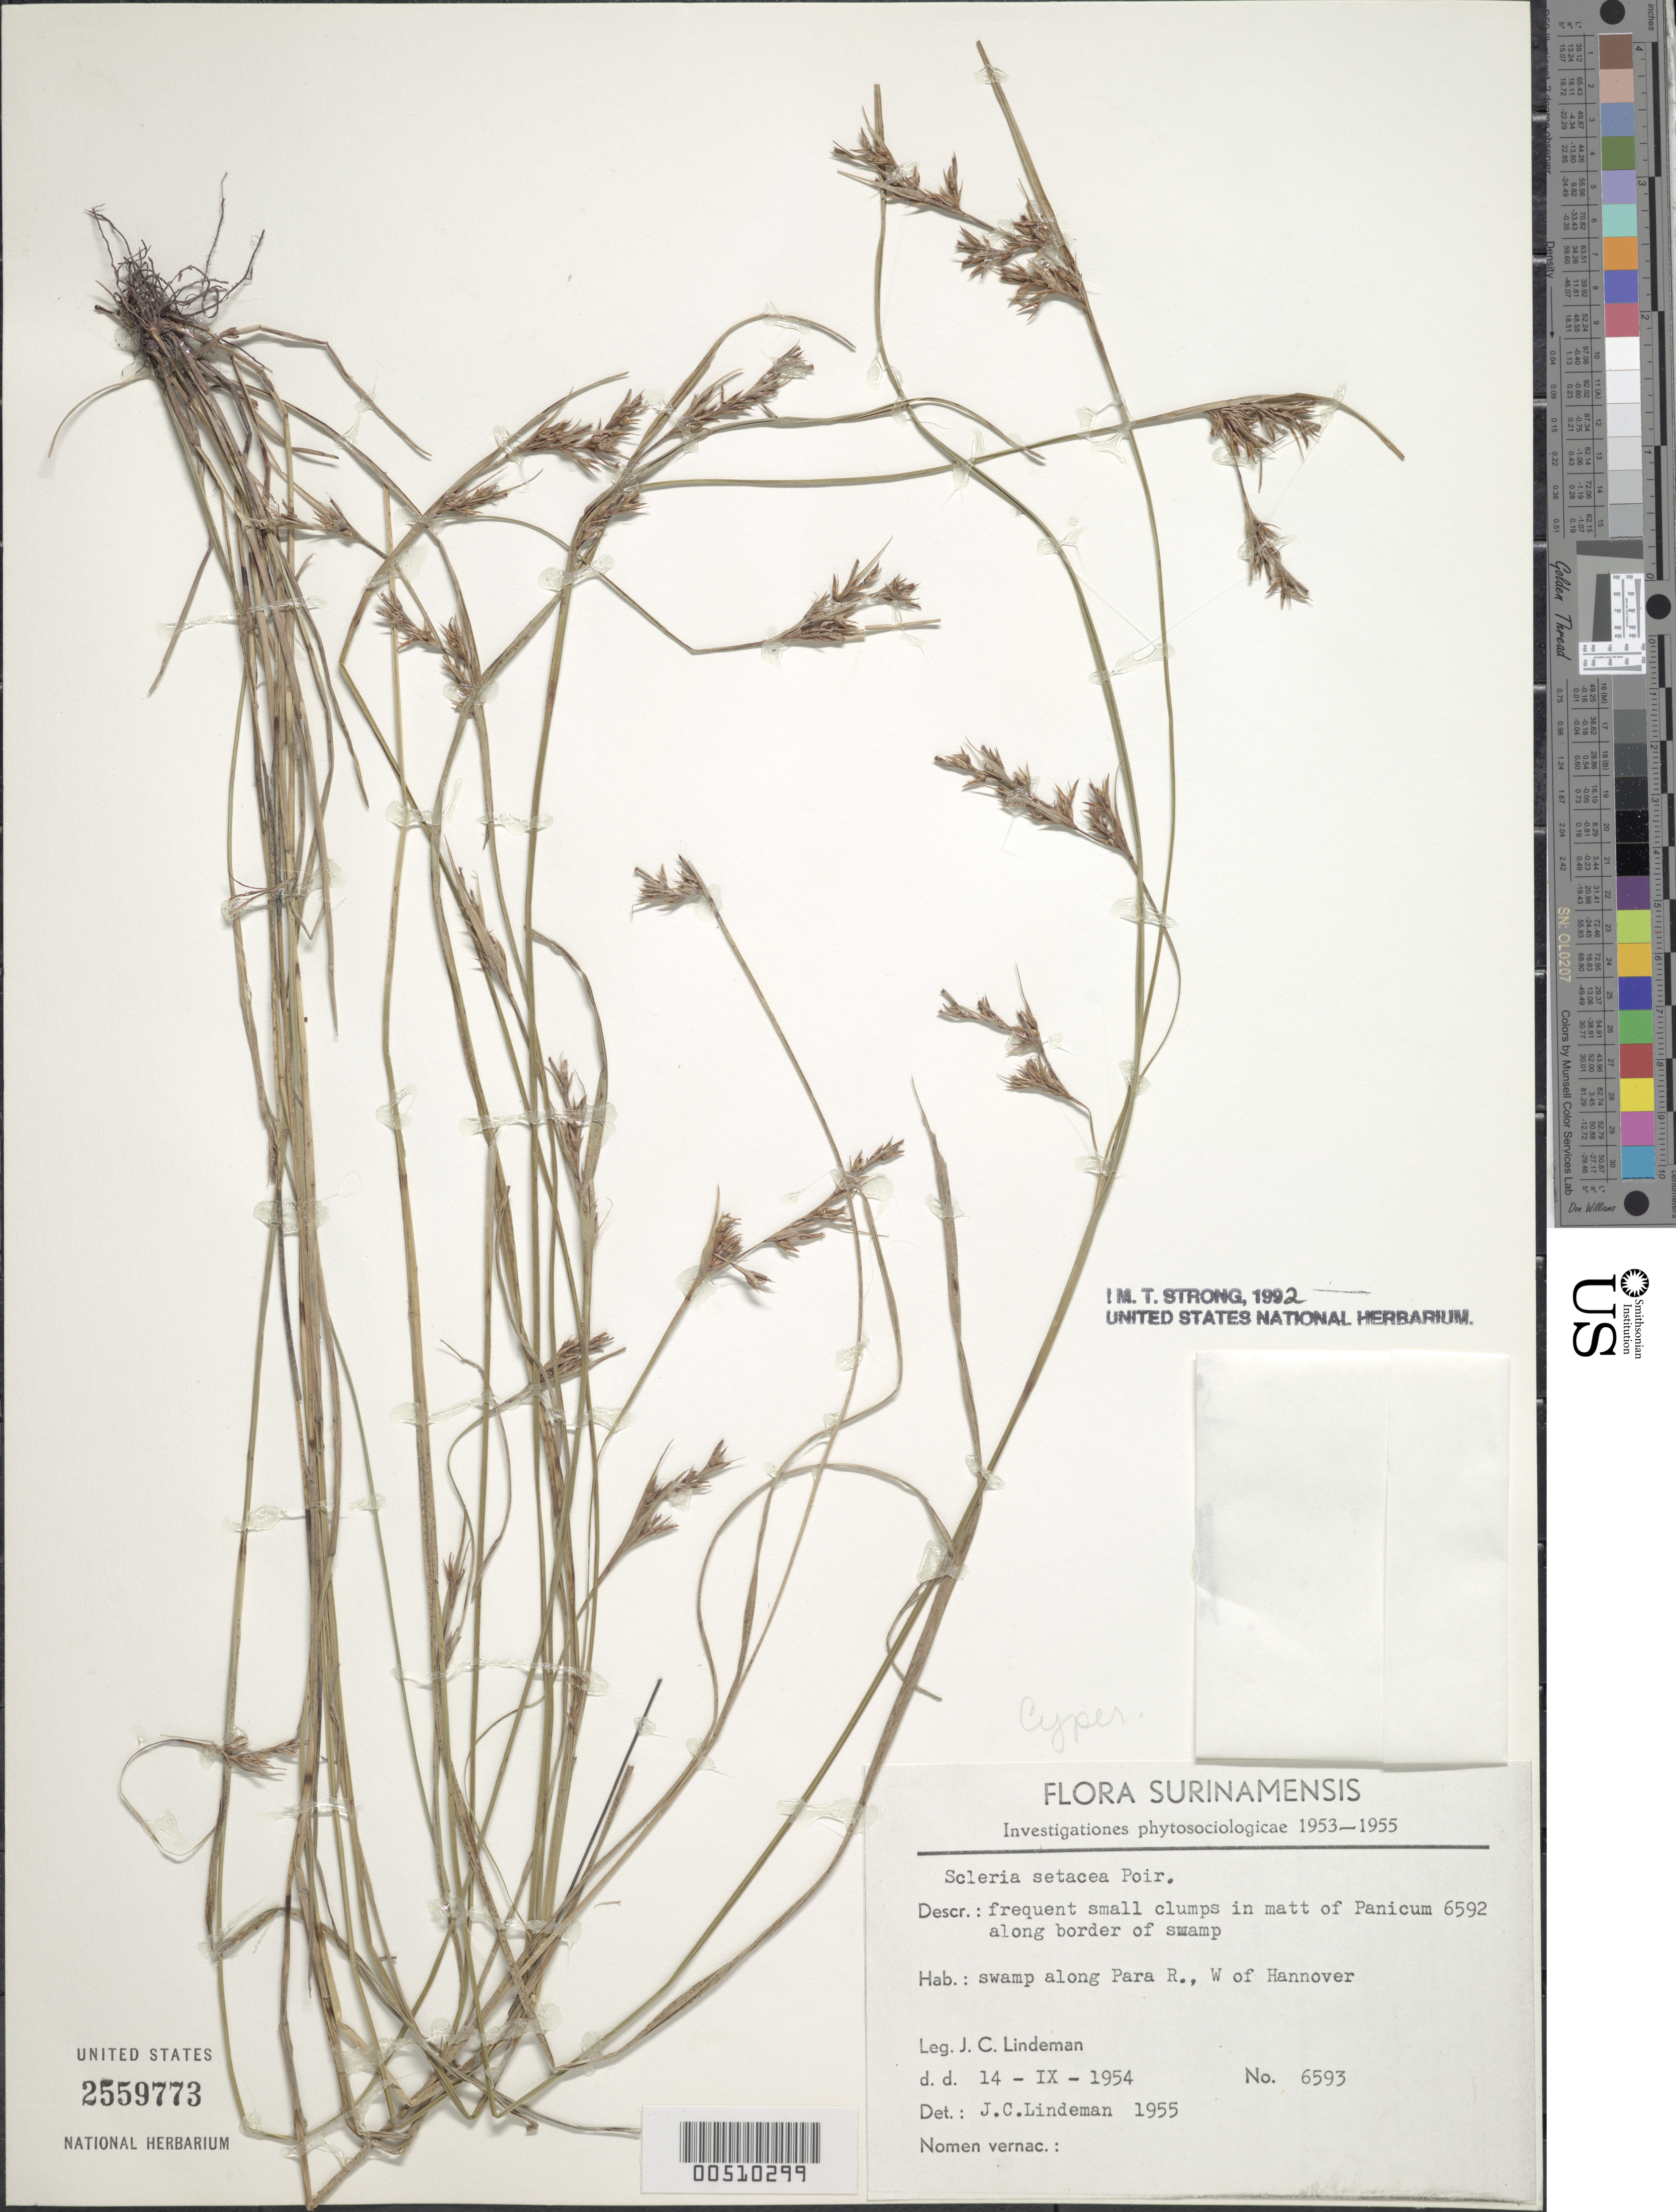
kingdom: Plantae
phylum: Tracheophyta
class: Liliopsida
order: Poales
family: Cyperaceae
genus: Scleria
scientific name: Scleria muehlenbergii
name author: Steud.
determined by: Strong, Mark T., (BOT), Smithsonian Institution - National Museum of Natural History (UNITED STATES)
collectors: J. C. Lindeman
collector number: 6593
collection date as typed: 14 Sep 1954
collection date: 1954-09-14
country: Suriname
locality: Along Para River, W of Hannover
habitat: Along border of swamp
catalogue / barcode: US 2559773